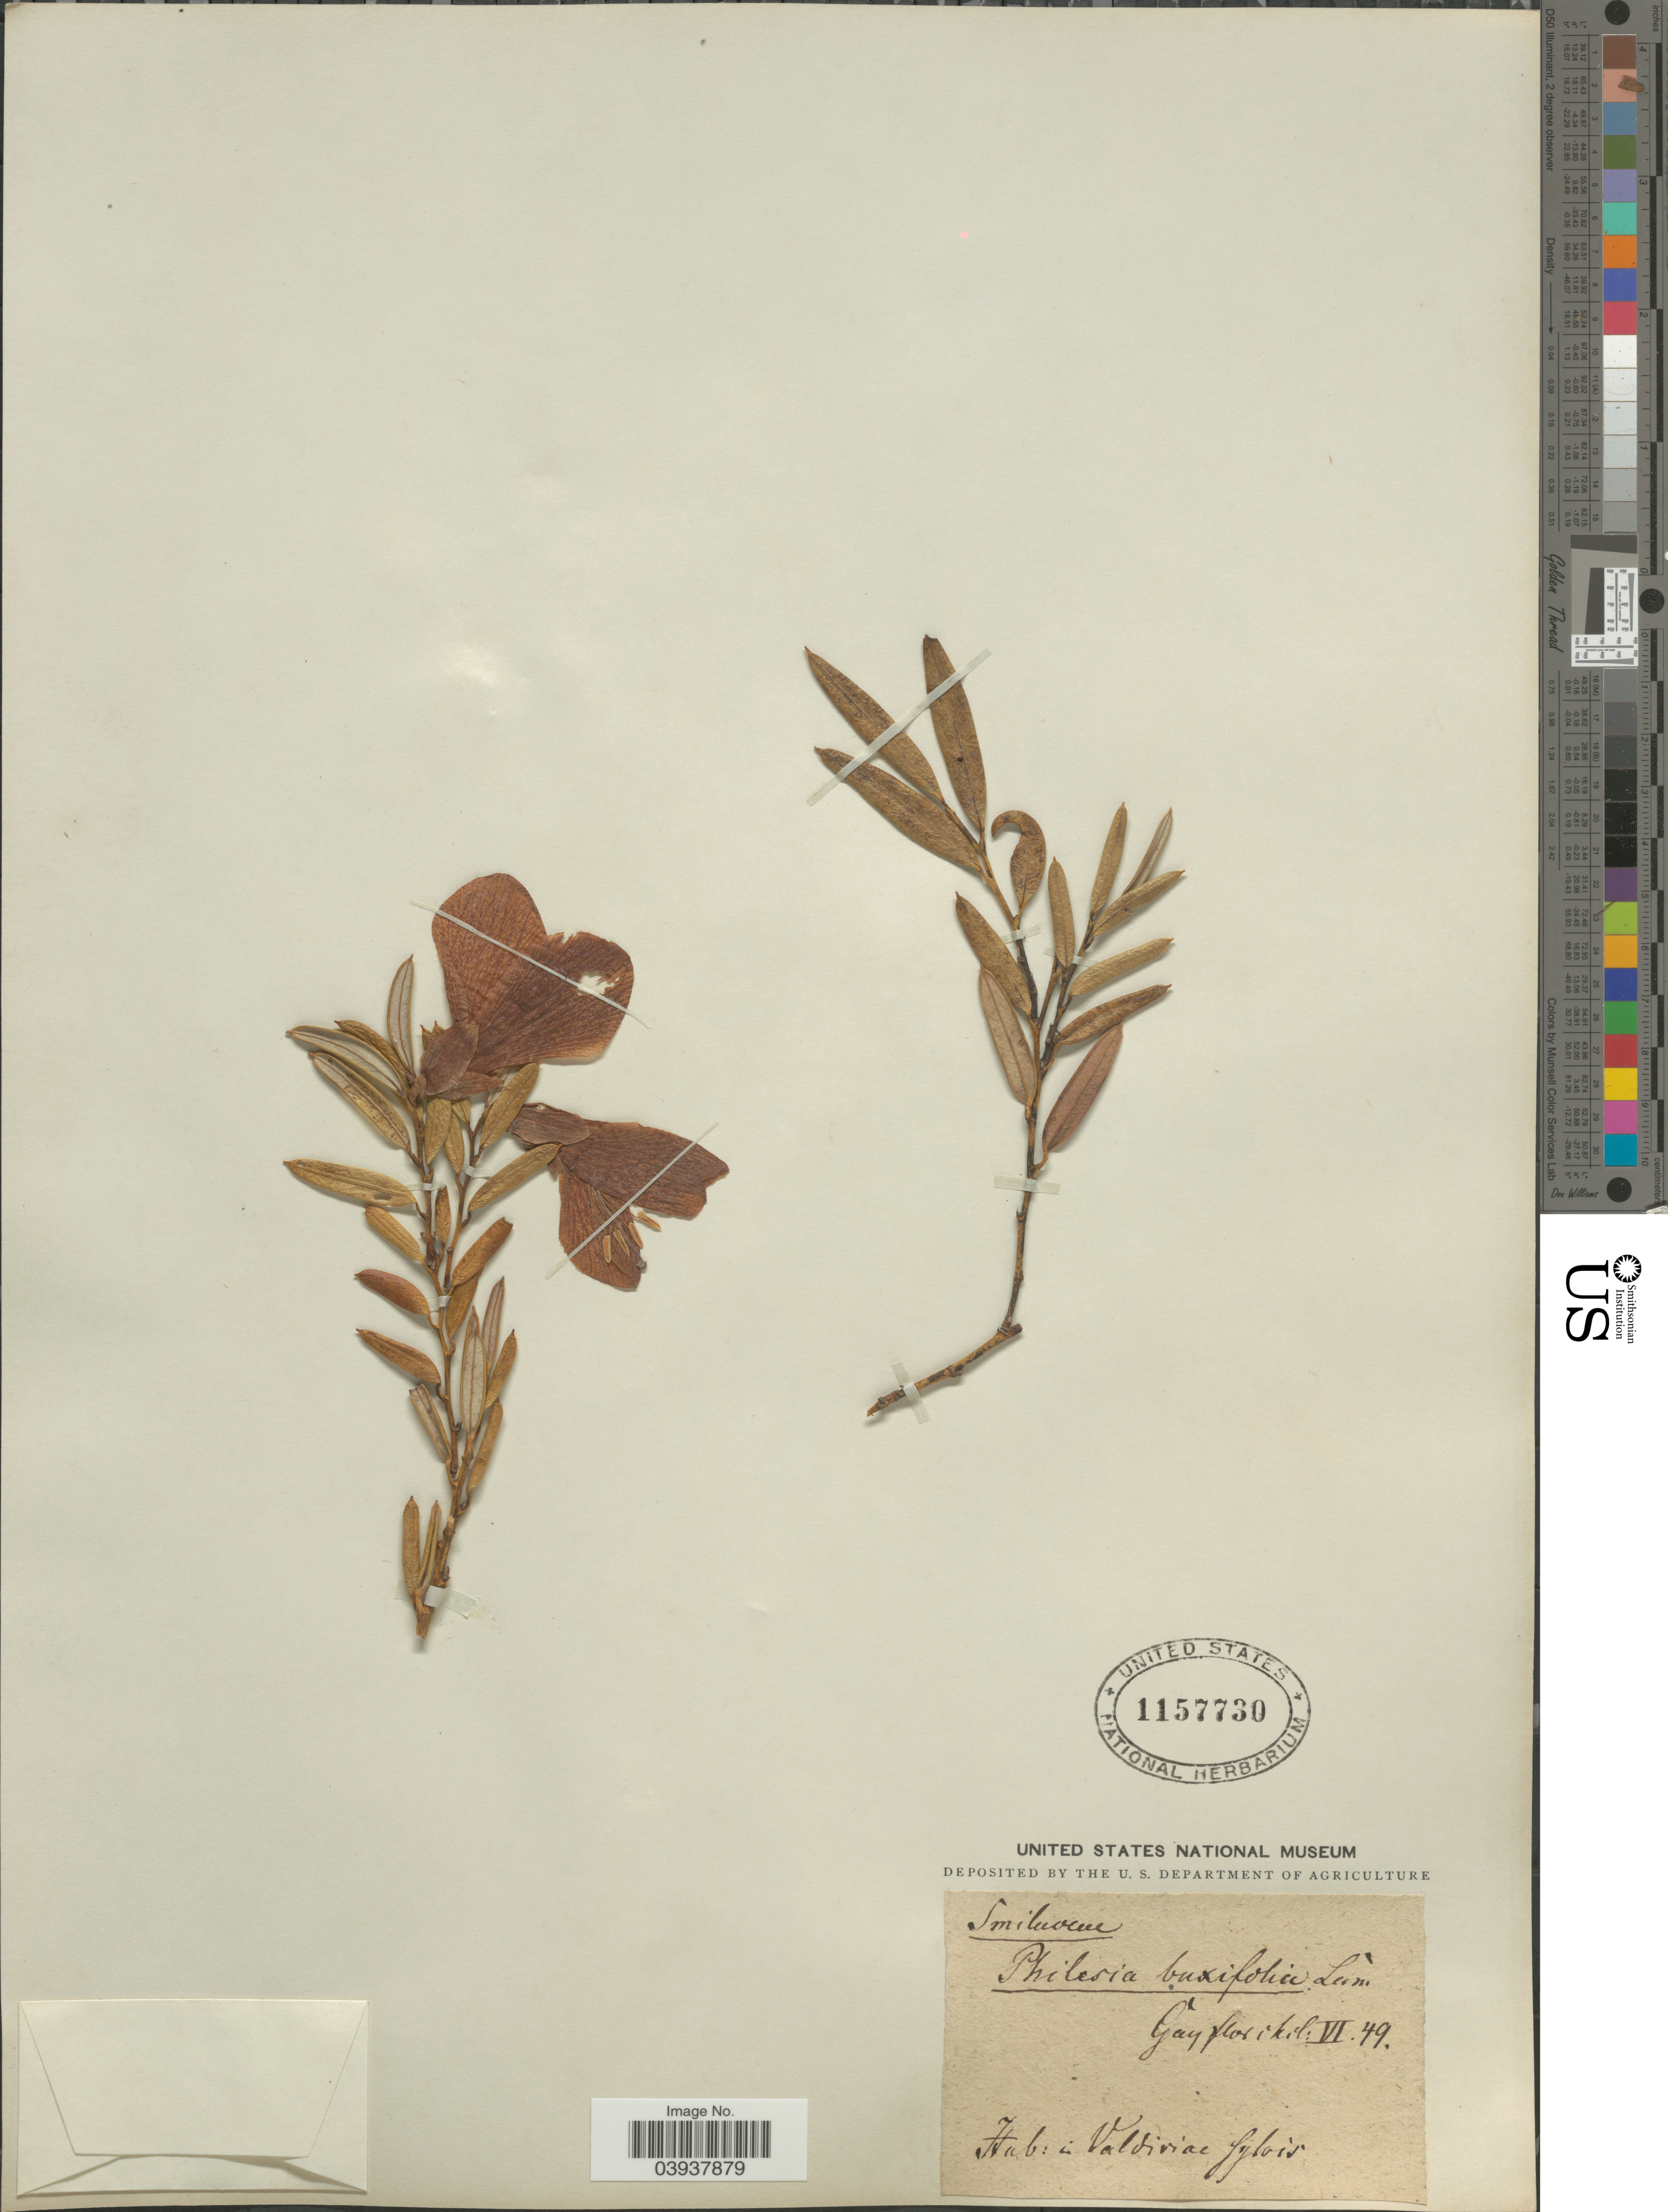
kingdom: Plantae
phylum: Tracheophyta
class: Liliopsida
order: Liliales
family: Philesiaceae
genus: Philesia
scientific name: Philesia buxifolia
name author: Poir.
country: Italy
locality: In Valdiviae sylvis.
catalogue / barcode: US 1157730